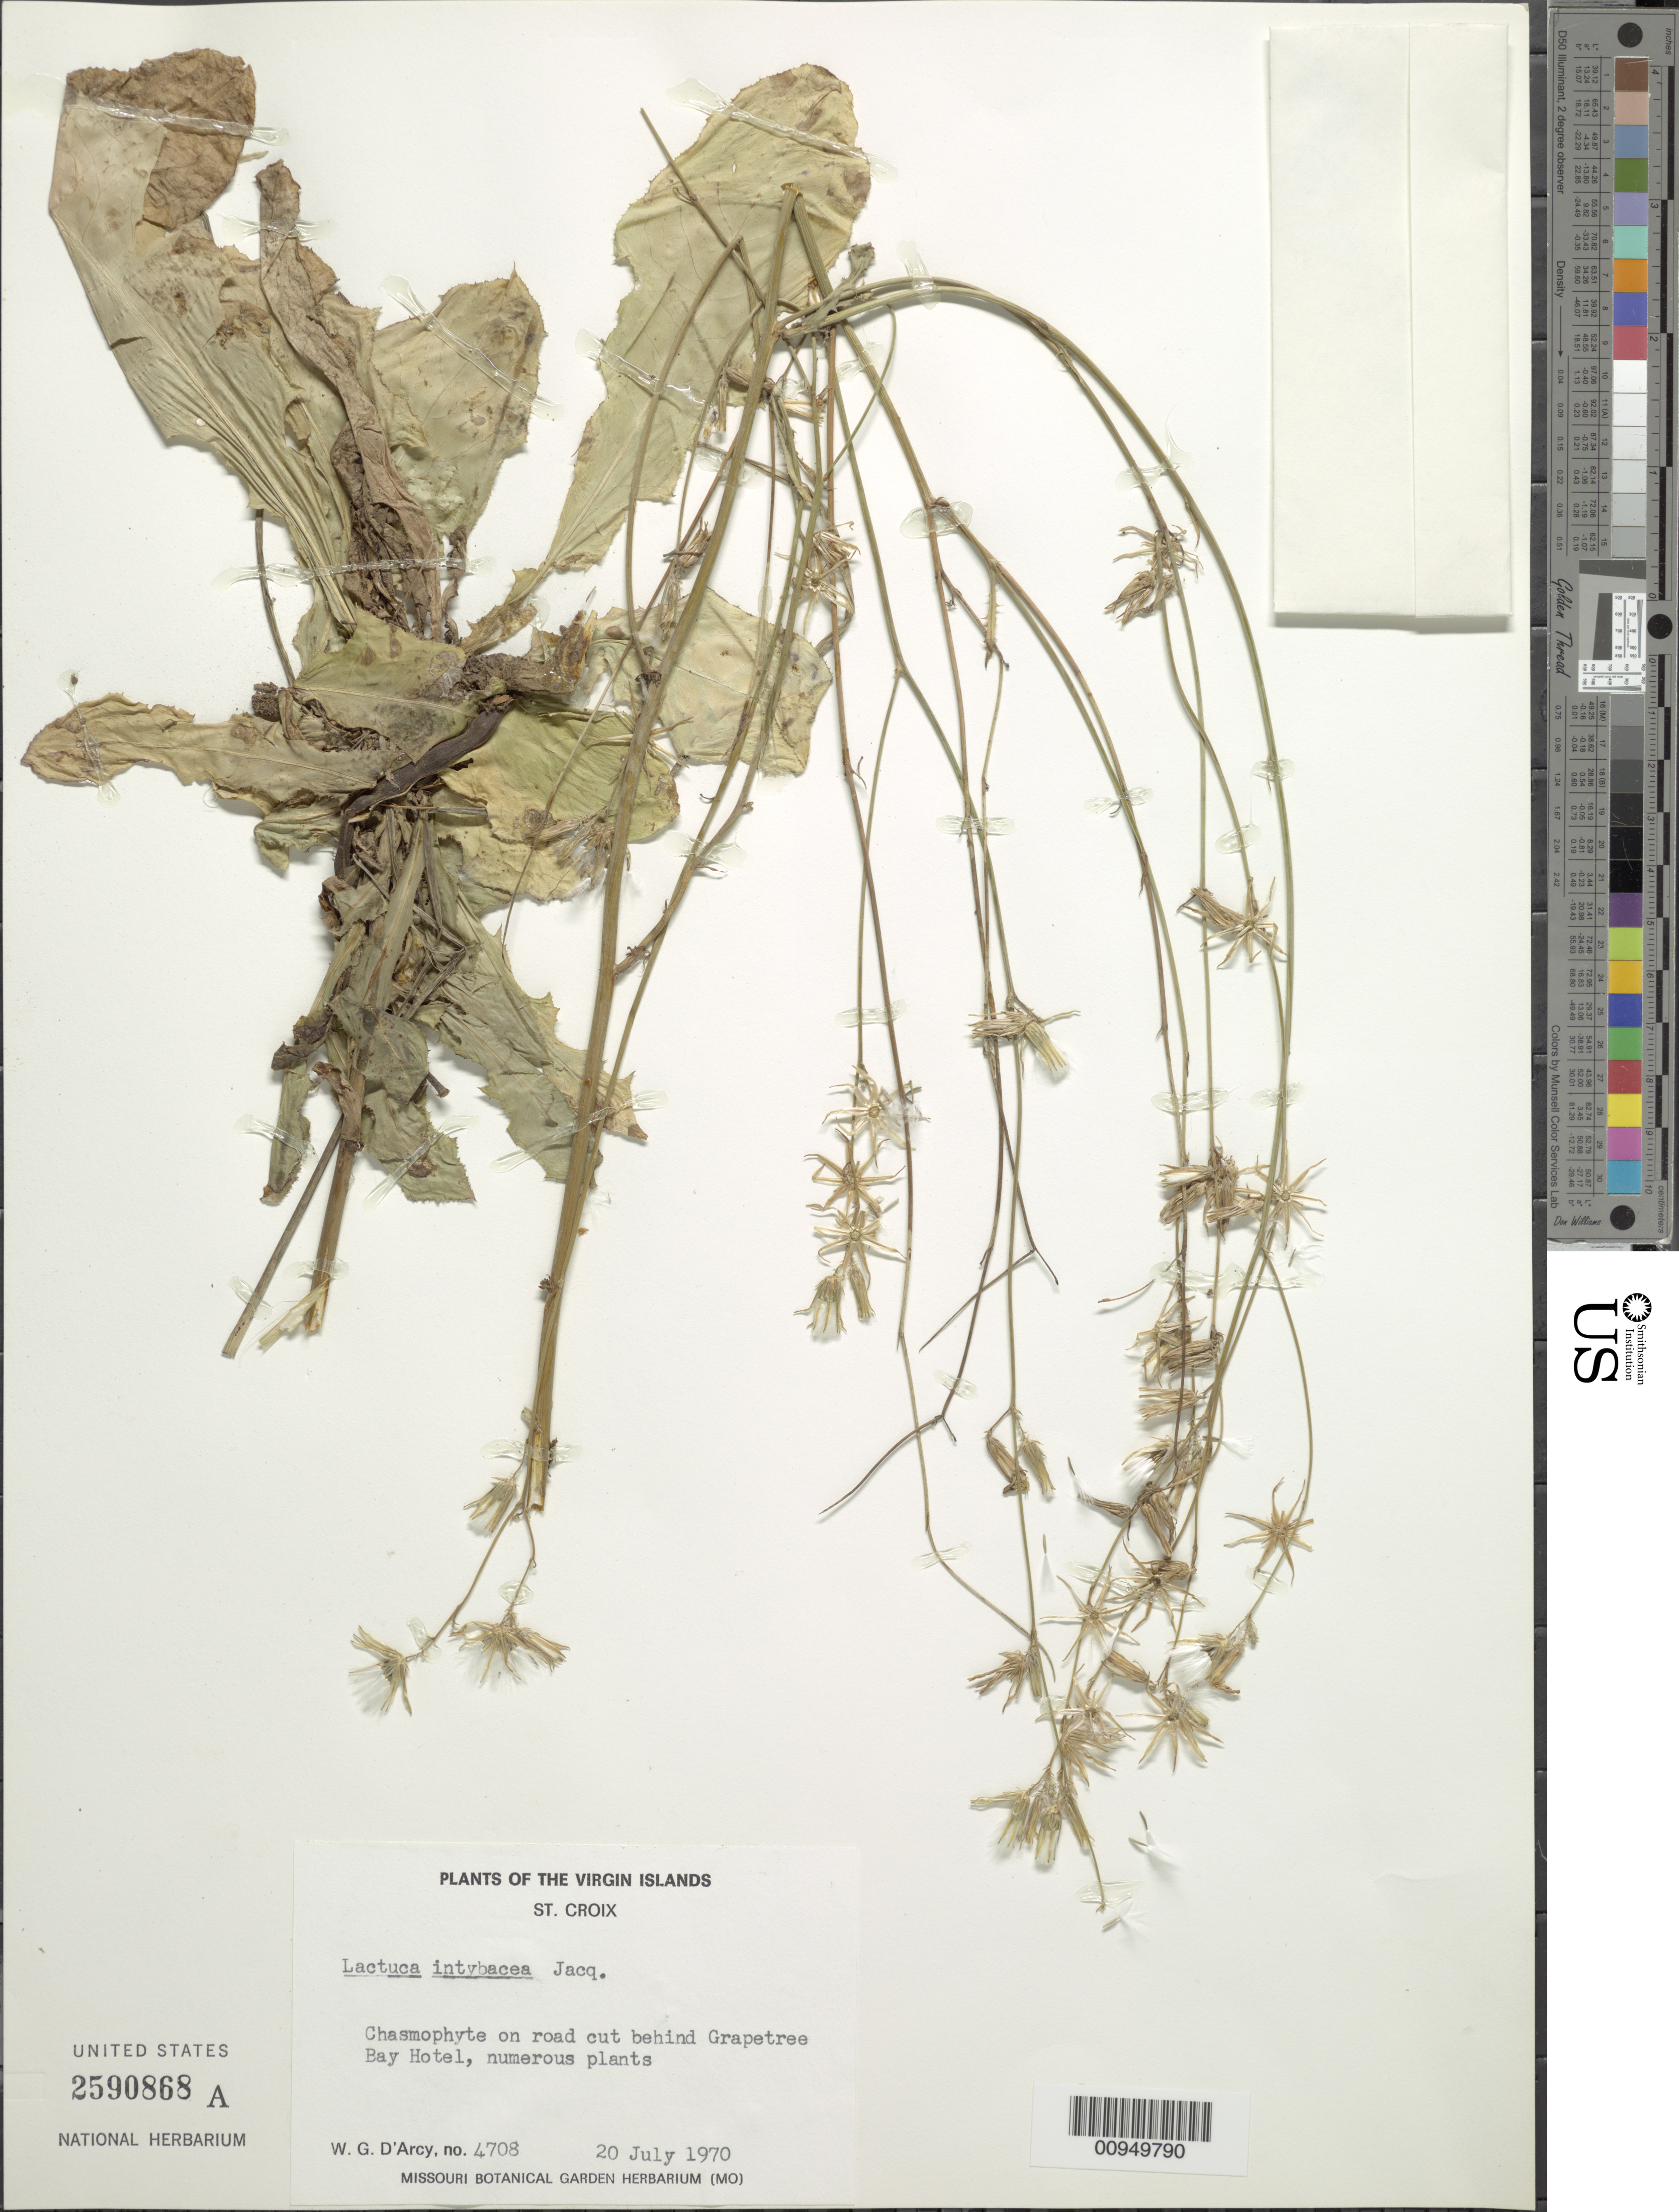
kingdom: Plantae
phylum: Tracheophyta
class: Magnoliopsida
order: Asterales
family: Asteraceae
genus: Launaea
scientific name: Launaea intybacea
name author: (Jacq.) Beauverd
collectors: W. G. D'Arcy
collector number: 4708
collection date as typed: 20 Jul 1970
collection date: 1970-07-20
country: U.S. Virgin Islands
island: St. Croix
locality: On road cut behind Grapetree Bay Hotel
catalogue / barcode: US 2590868